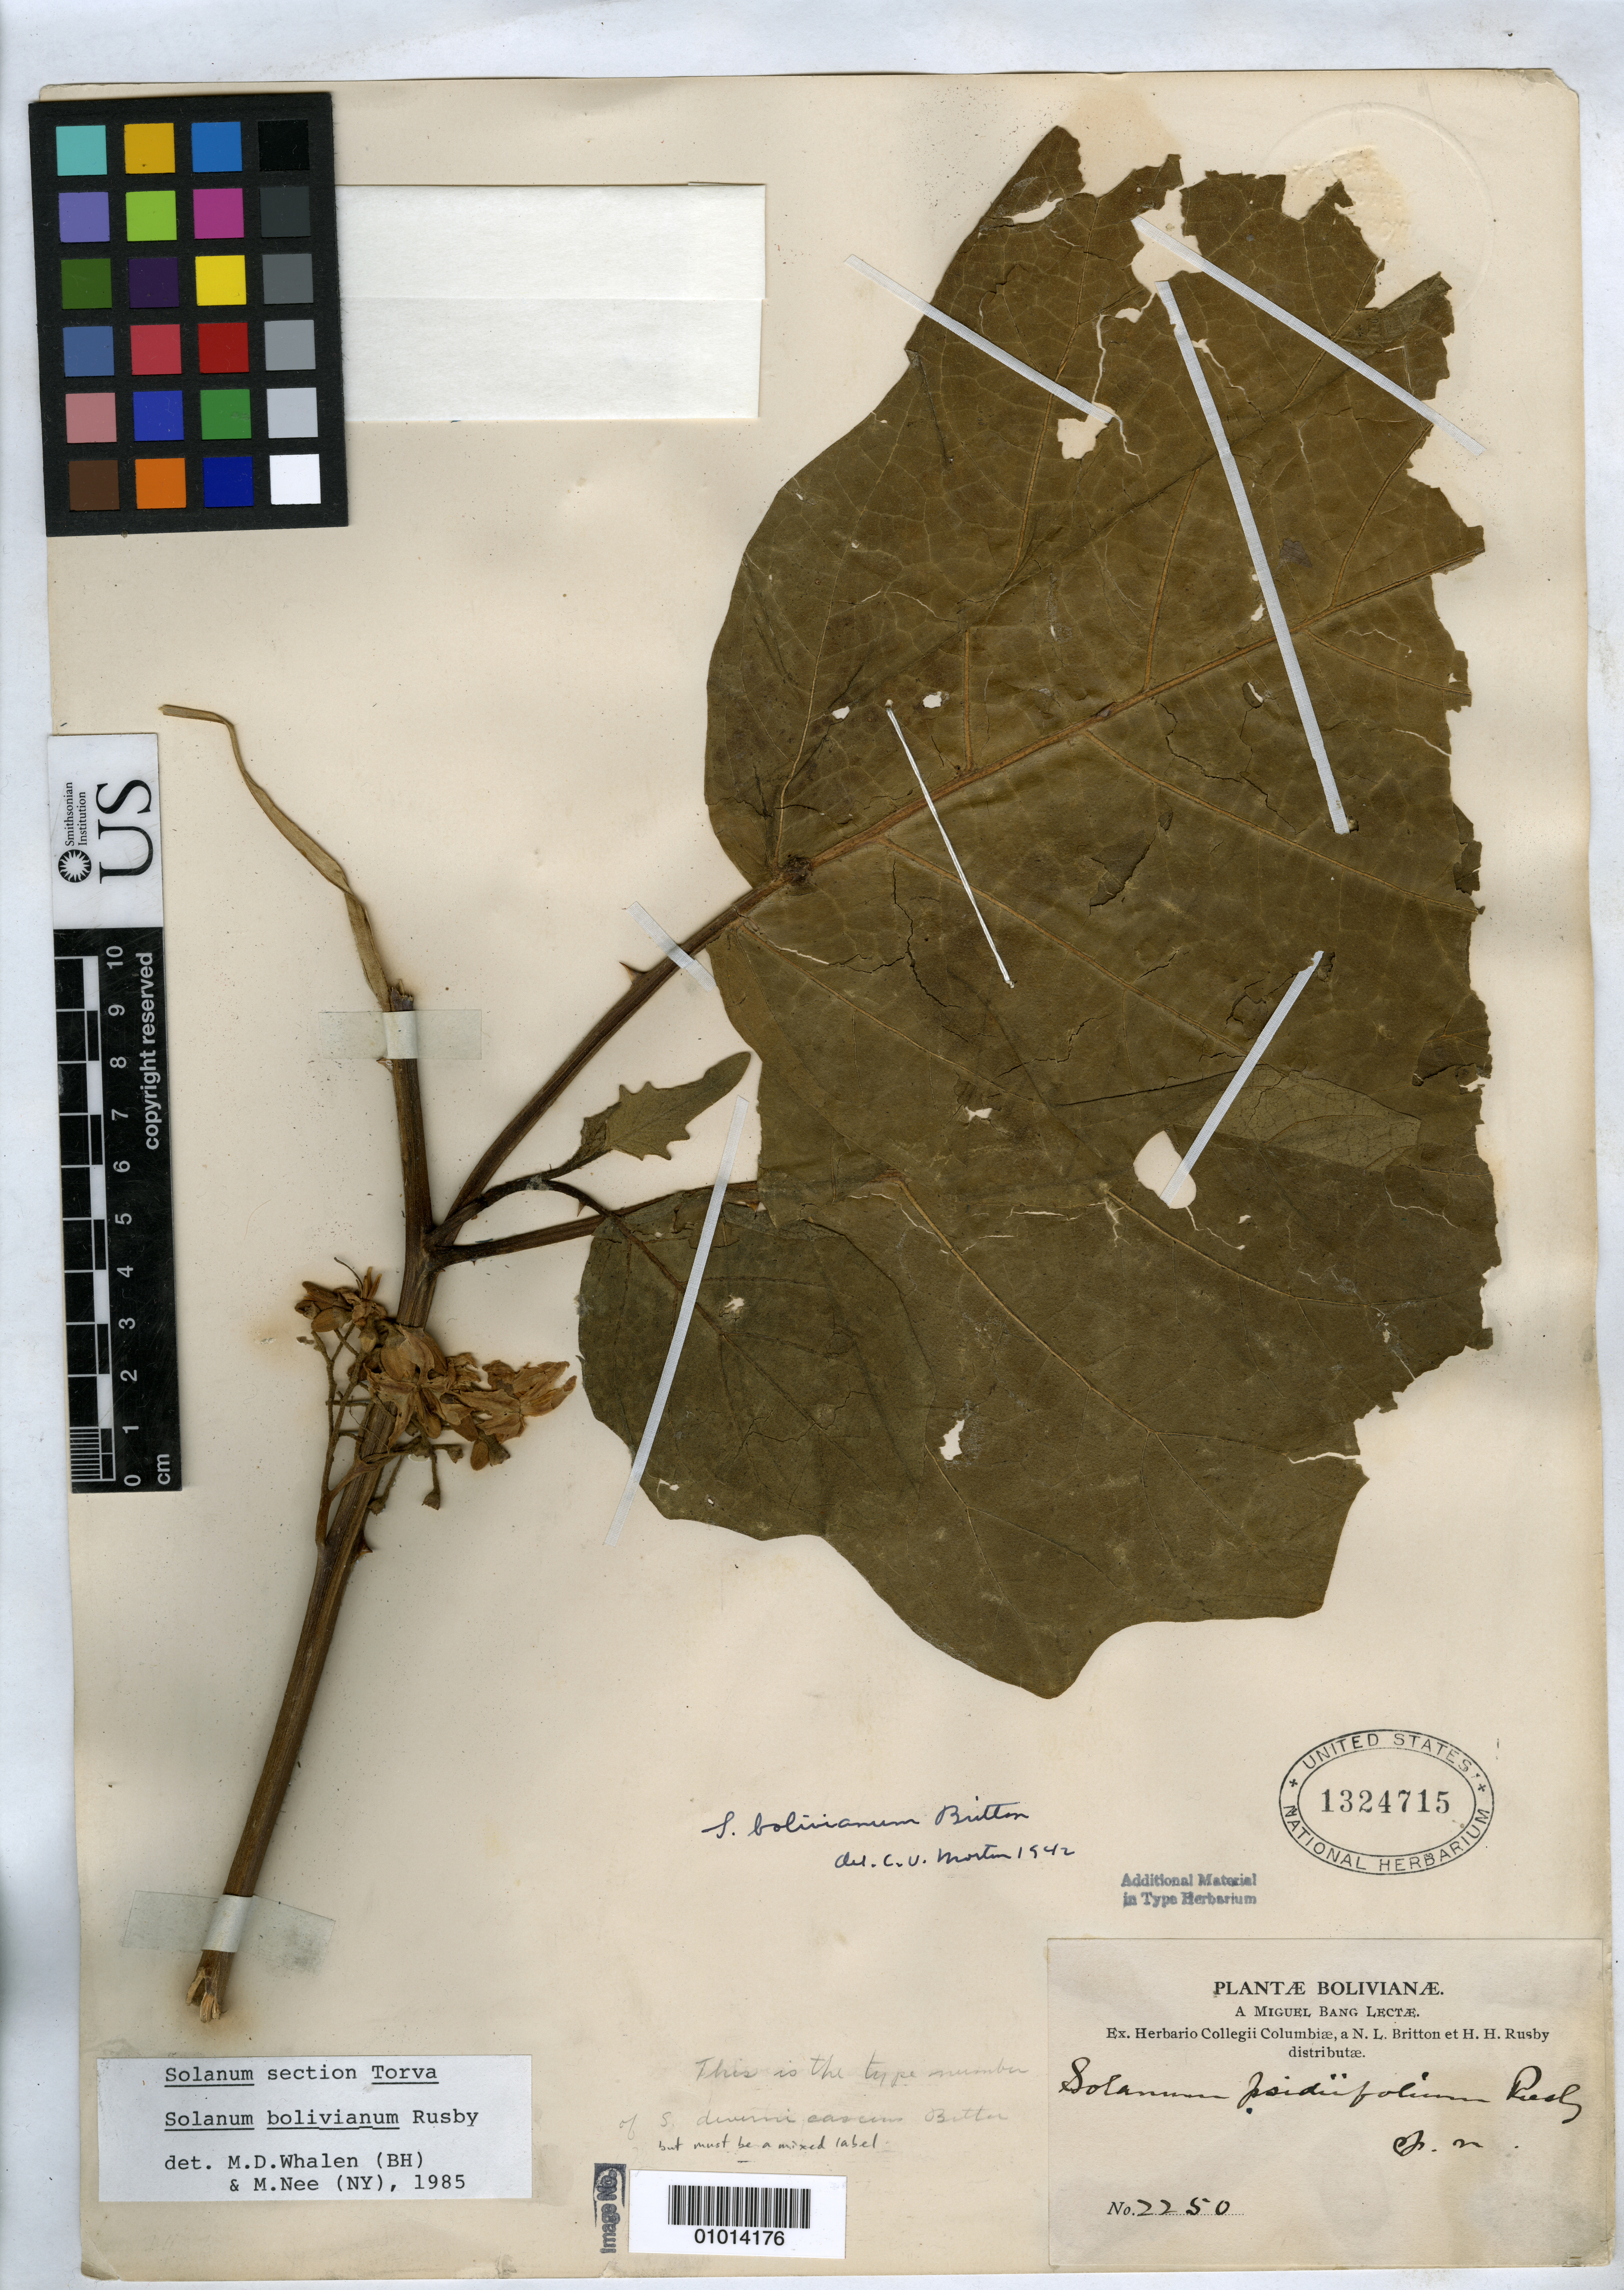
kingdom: Plantae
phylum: Tracheophyta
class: Magnoliopsida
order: Solanales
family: Solanaceae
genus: Solanum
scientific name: Solanum bolivianum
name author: Britton ex Rusby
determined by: Morton, C. V.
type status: Isotype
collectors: M. Bang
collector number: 2250 p.p.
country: Bolivia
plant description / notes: Although labeled as Bang 2250 (=type number of Solanum devernicascens Bitter) & as Solanum psidiifolium Rusby, this is apparently a mixed label and not that taxon (see other annotations on specimen).; Also a [syn]type of Solanum psidiifolium Rusby.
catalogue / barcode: US 1324715